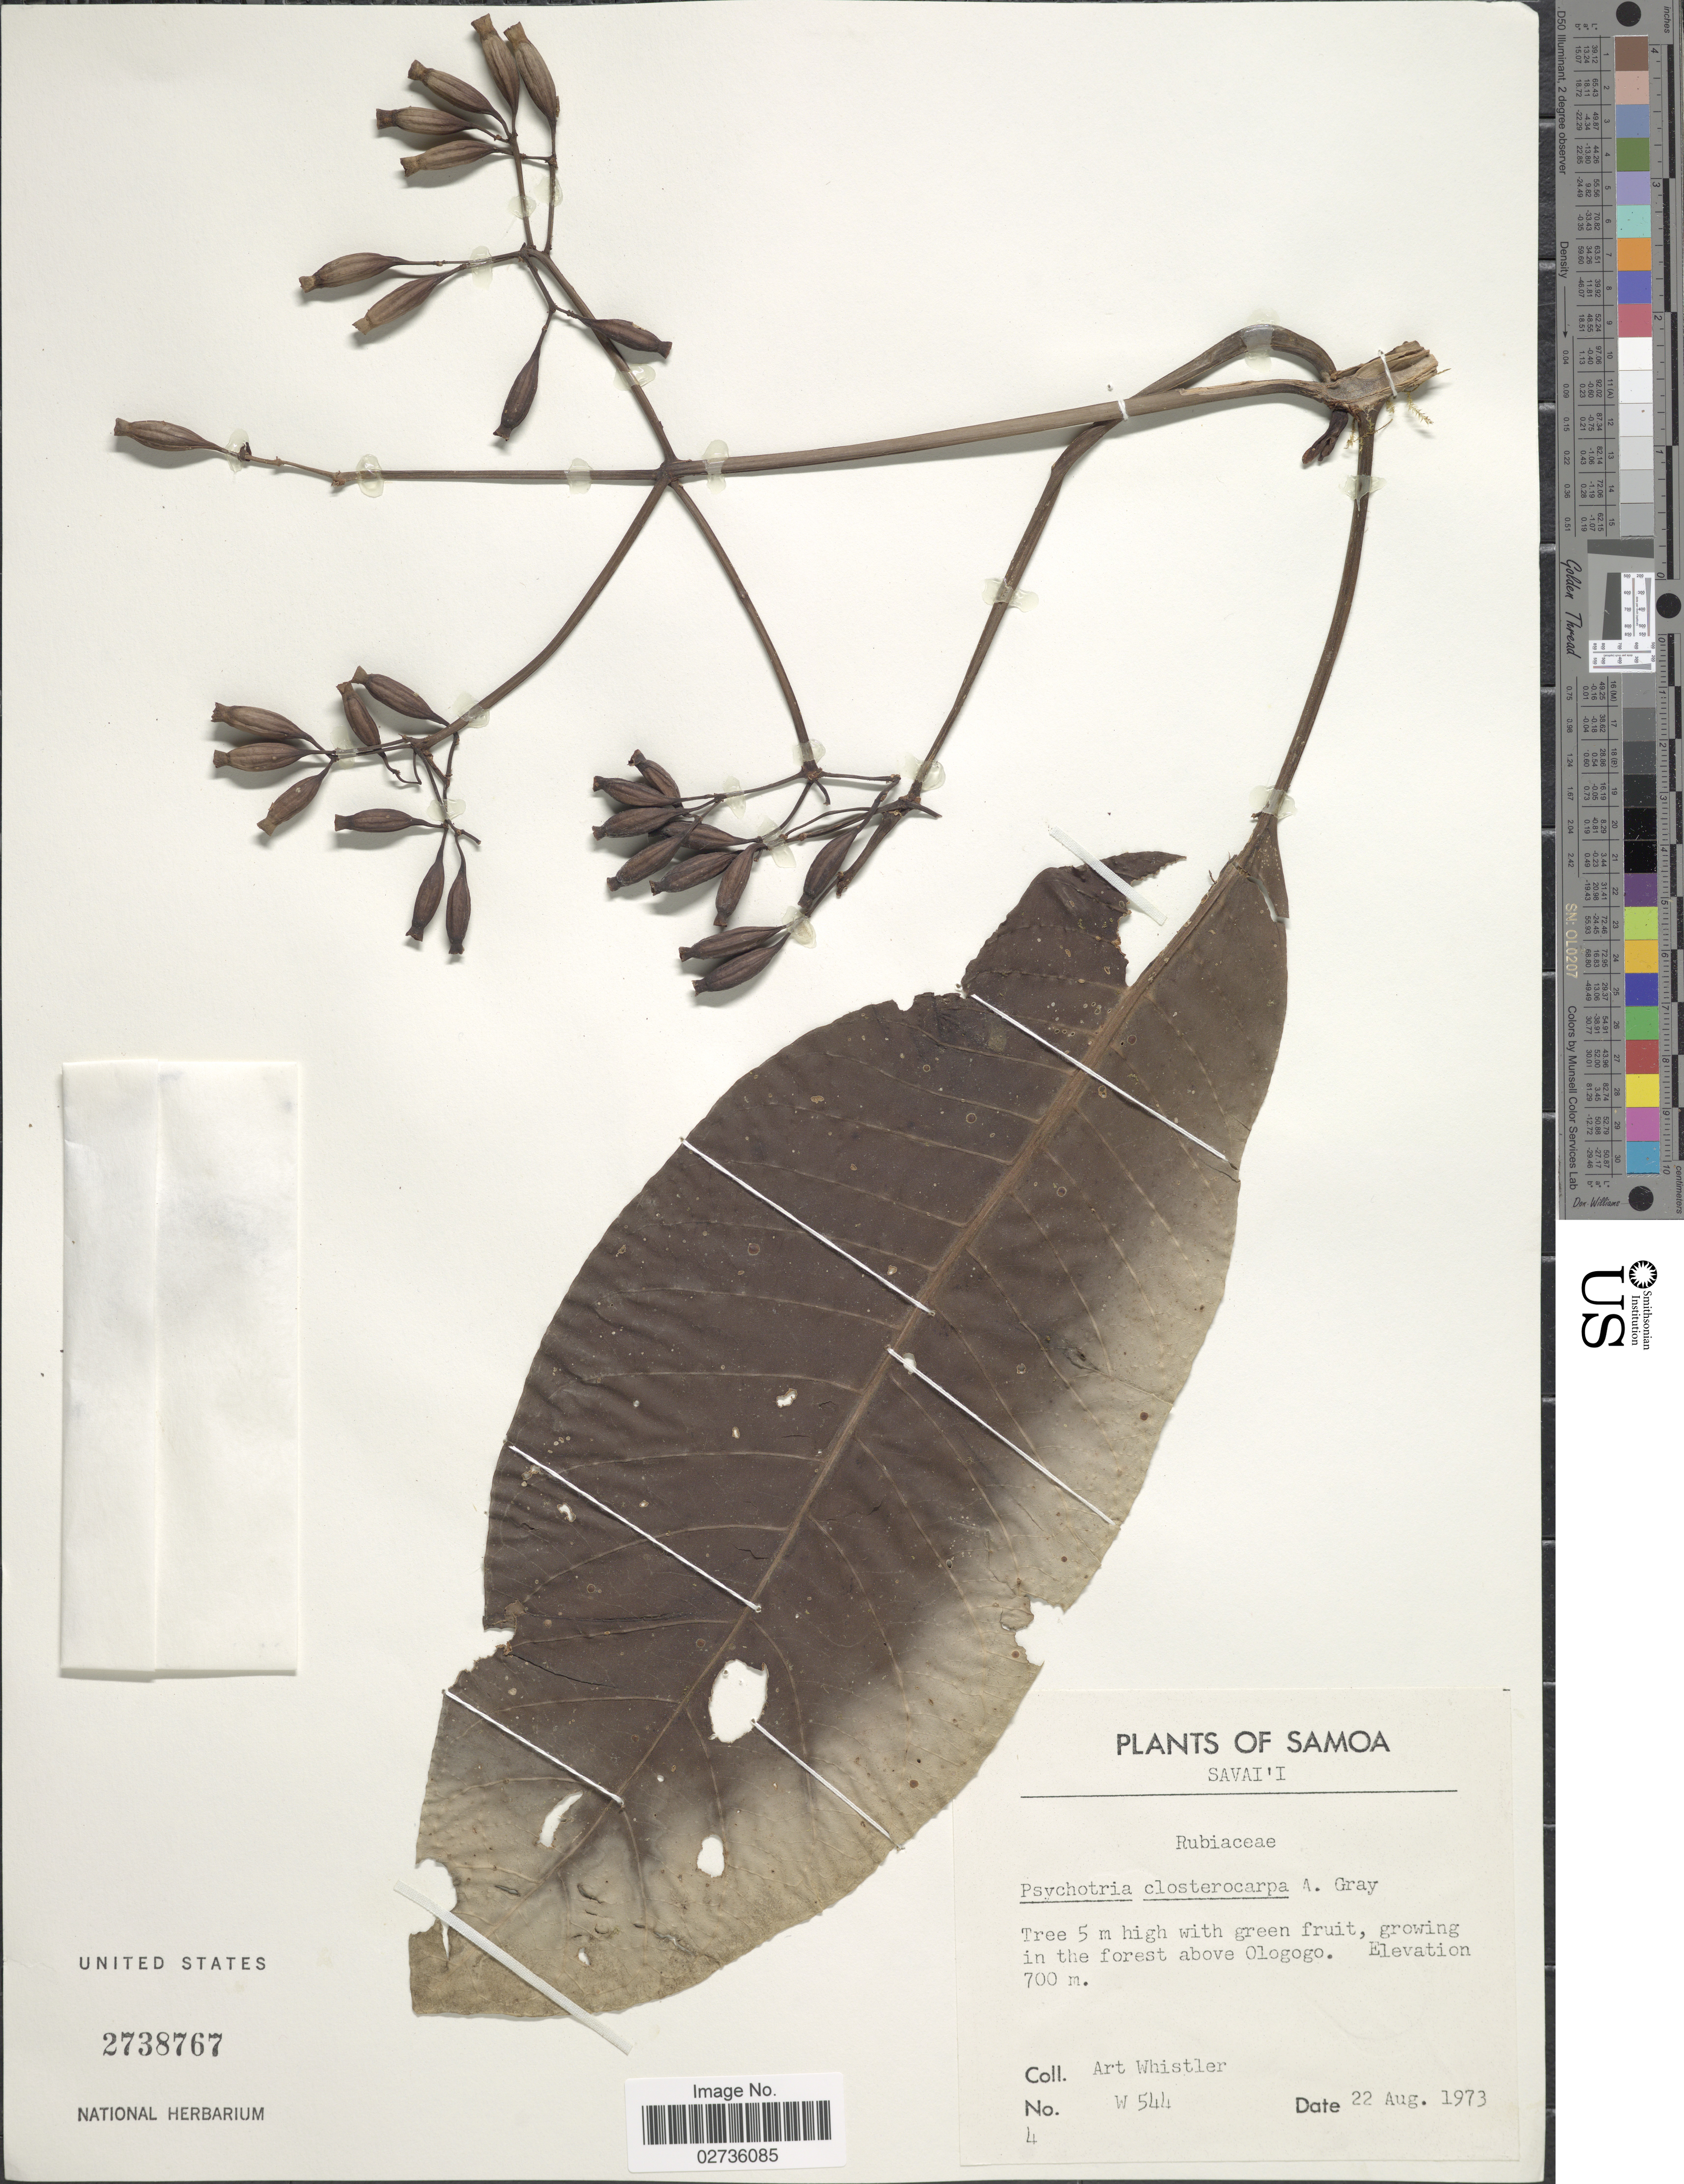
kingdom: Plantae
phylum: Tracheophyta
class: Magnoliopsida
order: Gentianales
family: Rubiaceae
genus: Psychotria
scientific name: Psychotria closterocarpa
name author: A. Gray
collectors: A. Whistler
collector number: W 544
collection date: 1973-08-22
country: Samoa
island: Savai'i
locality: Savai'i. Growing in the forest above Ologogo.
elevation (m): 700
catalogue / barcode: US 2738767